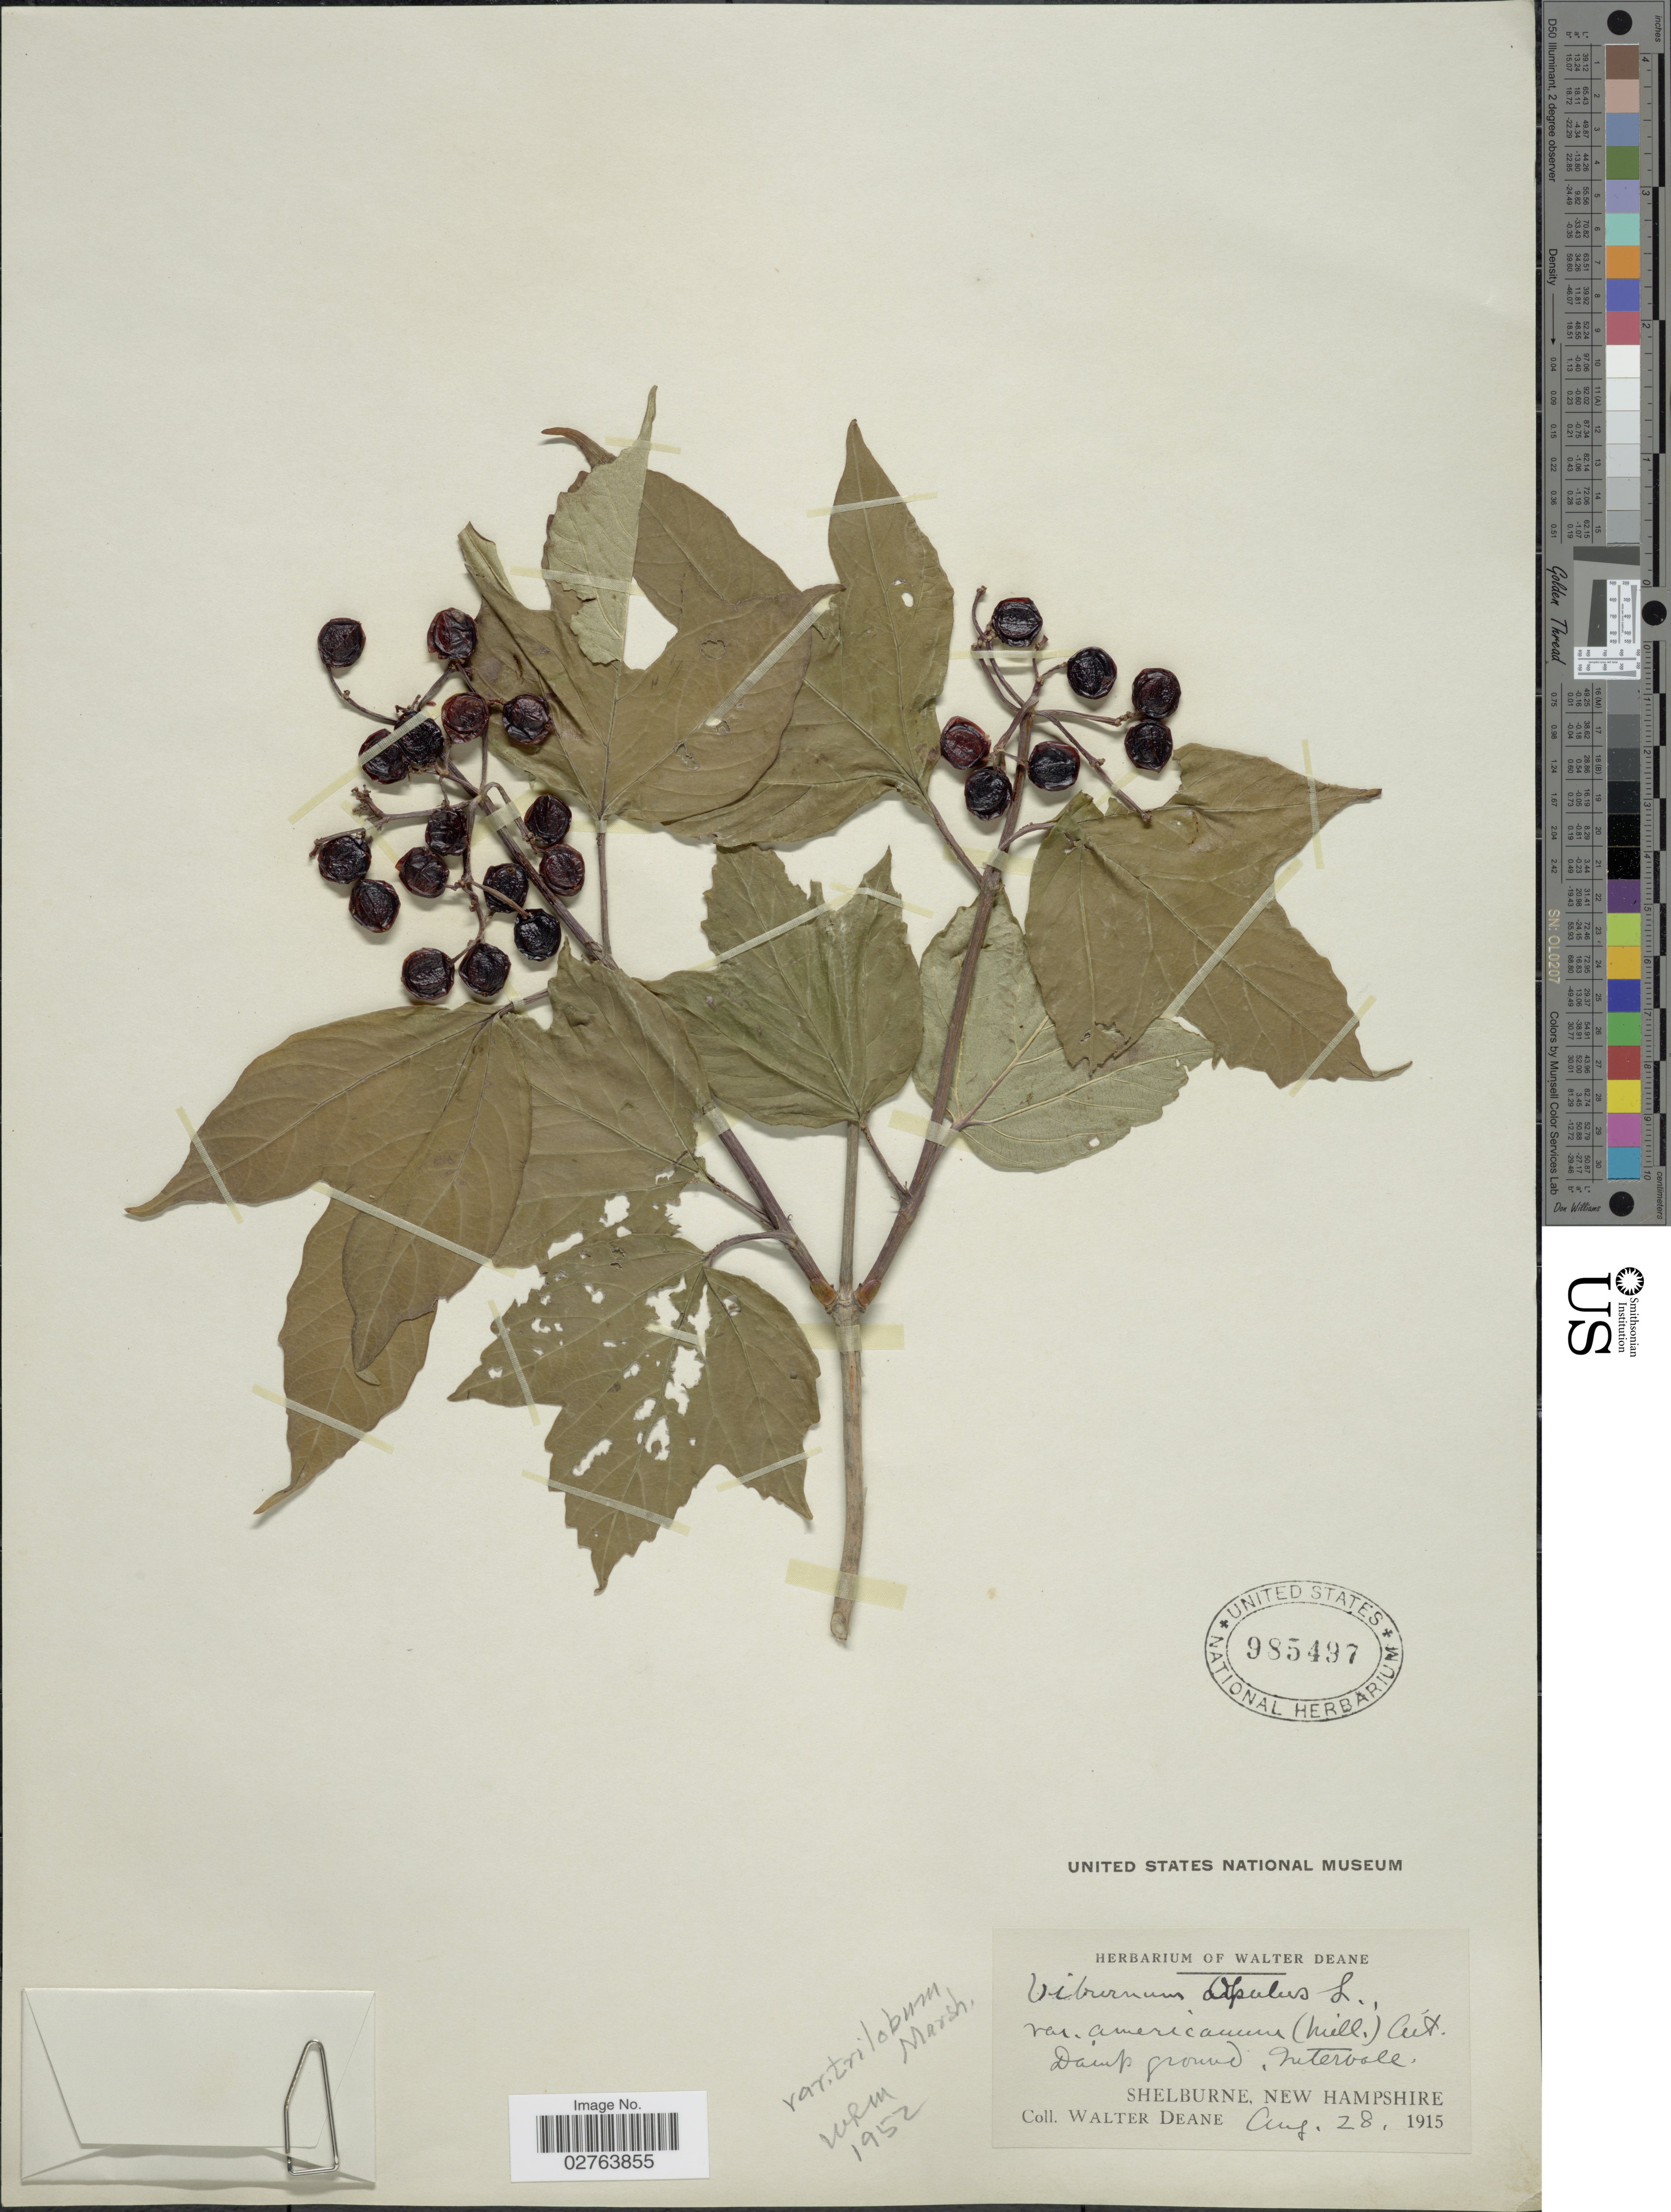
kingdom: Plantae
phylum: Tracheophyta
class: Magnoliopsida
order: Dipsacales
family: Viburnaceae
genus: Viburnum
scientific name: Viburnum opulus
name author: L.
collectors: W. Deane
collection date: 1915-08-28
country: United States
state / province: New Hampshire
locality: Damp ground, Intervalle, Shelburne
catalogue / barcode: US 985497